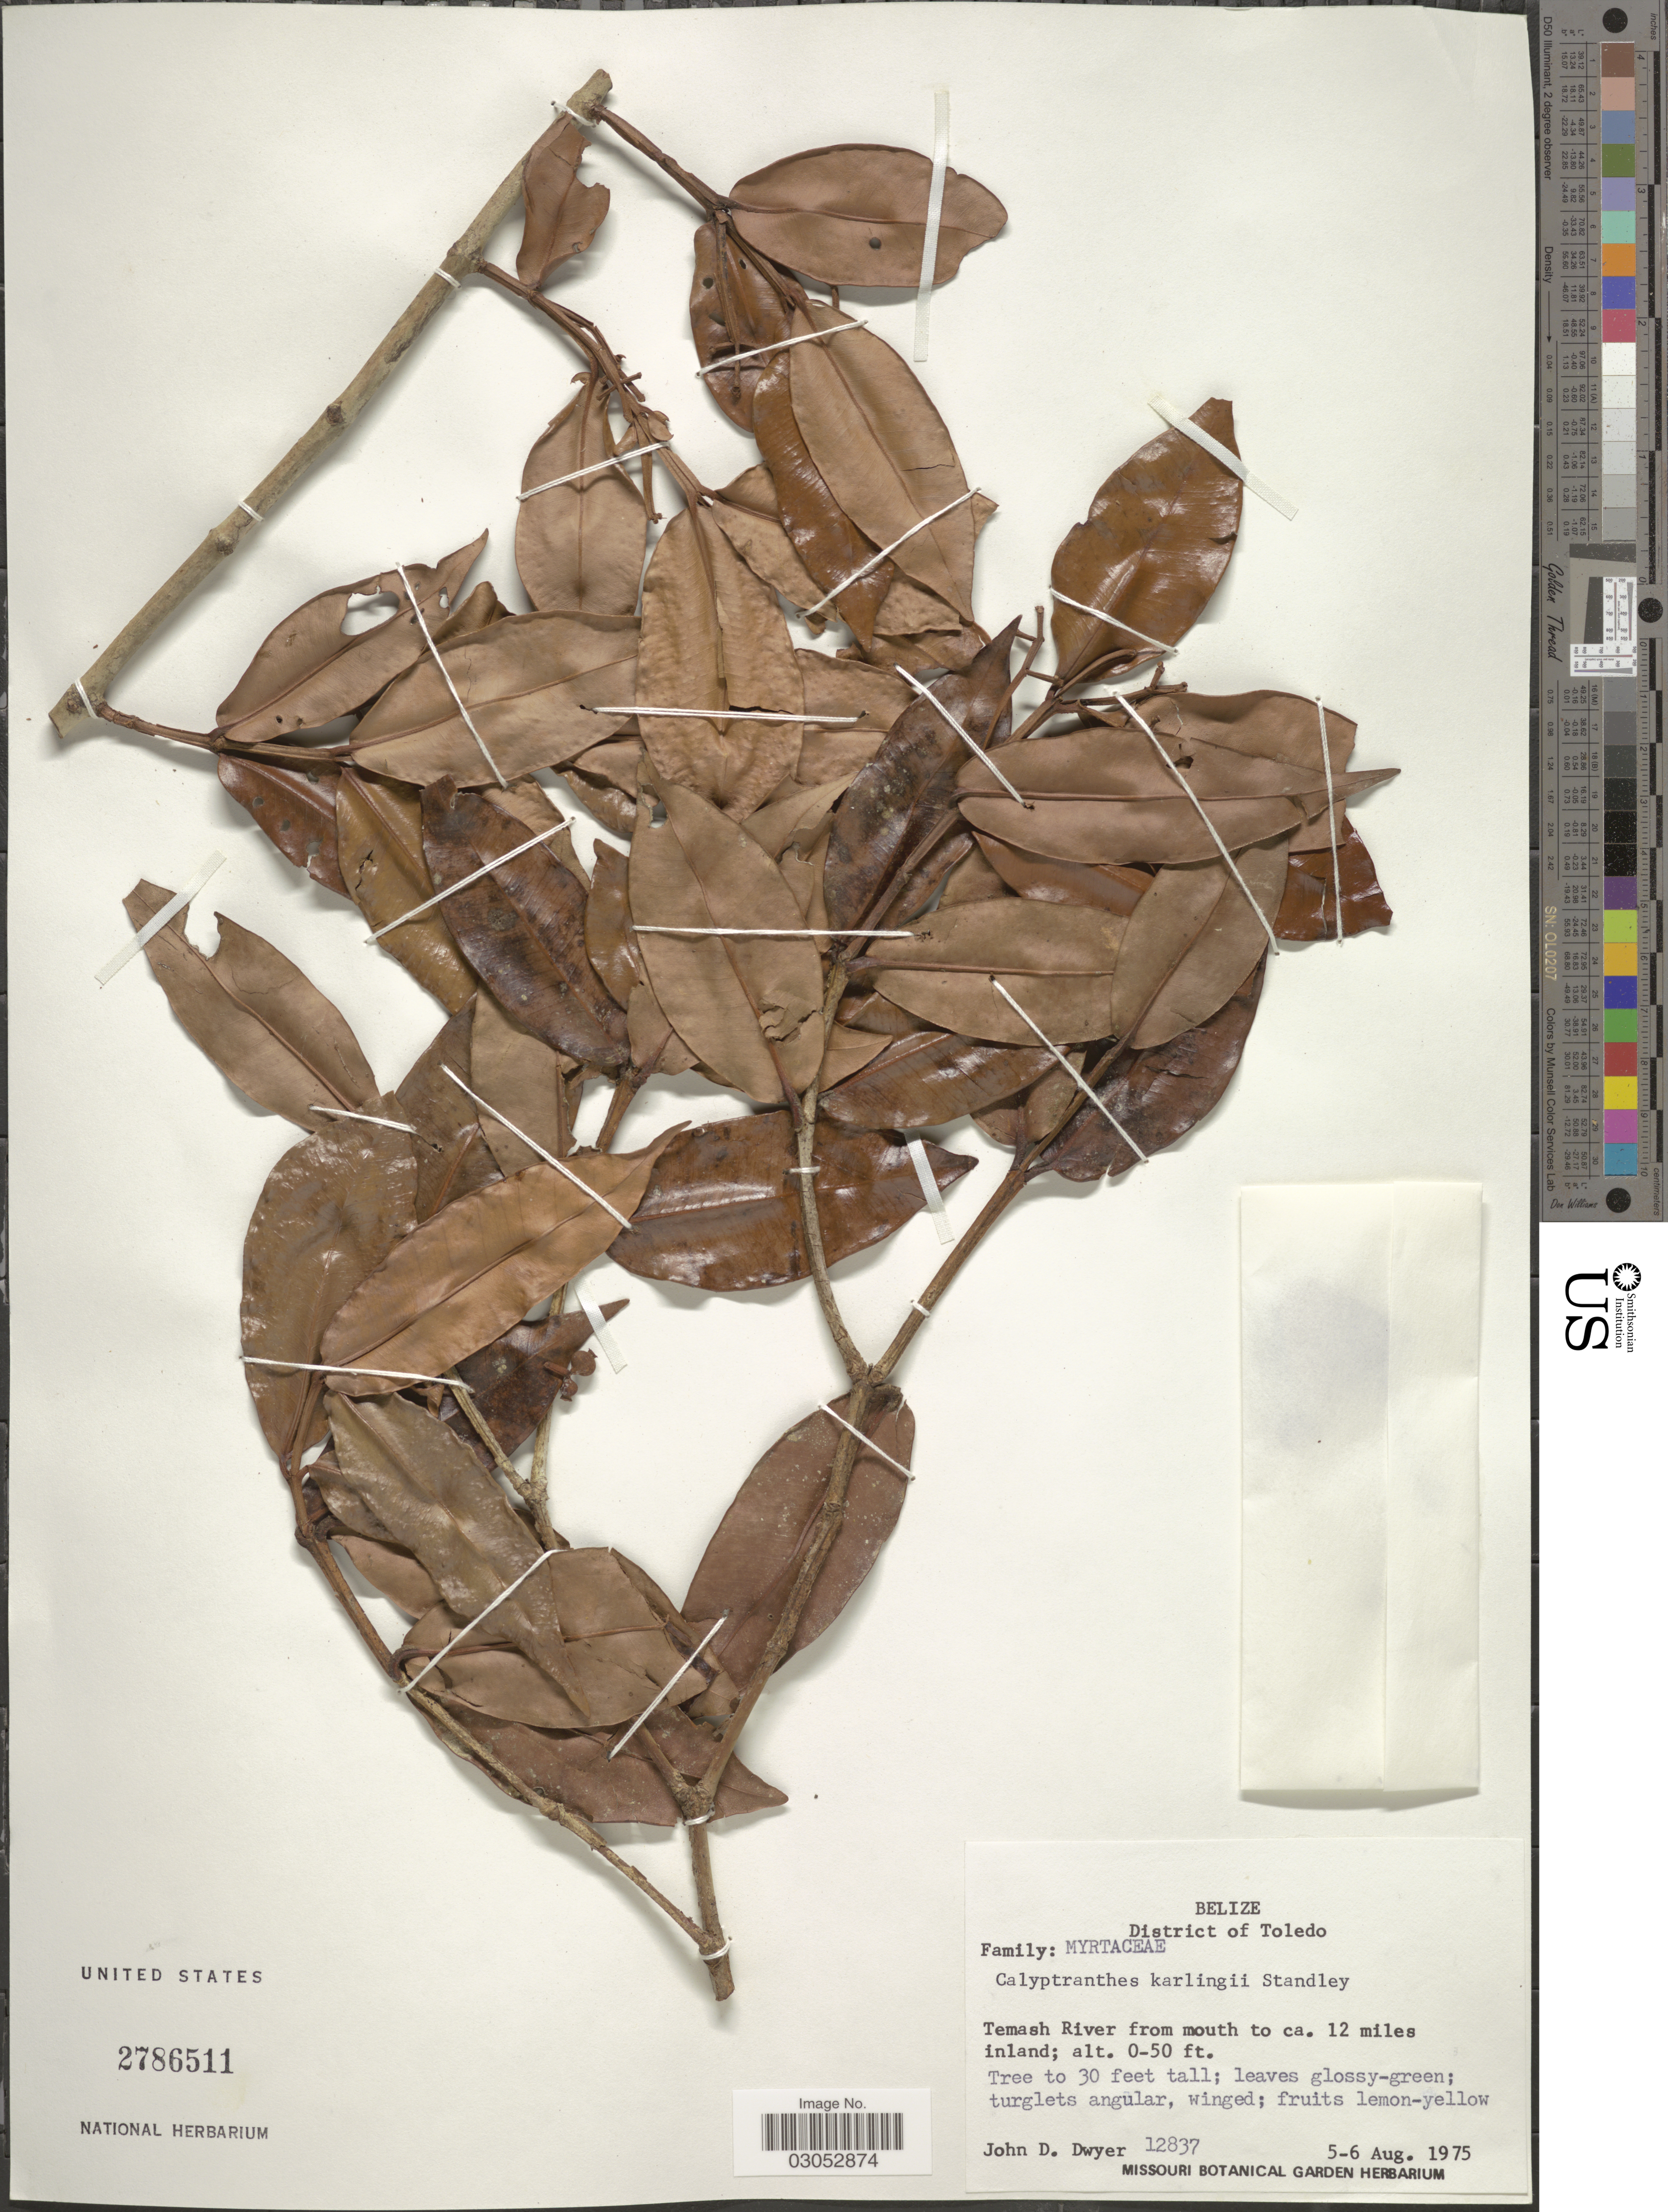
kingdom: Plantae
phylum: Tracheophyta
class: Magnoliopsida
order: Myrtales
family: Myrtaceae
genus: Myrcia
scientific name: Myrcia karlingii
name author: (Standl.) A.R. Lourenço & Sánchez-Cháv.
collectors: J. D. Dwyer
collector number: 12837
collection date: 1975-08-05/1975-08-06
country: Belize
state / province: Toledo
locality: District of Toledo, Temash River from mouth to ca. 12 miles inland.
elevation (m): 0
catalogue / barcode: US 2786511